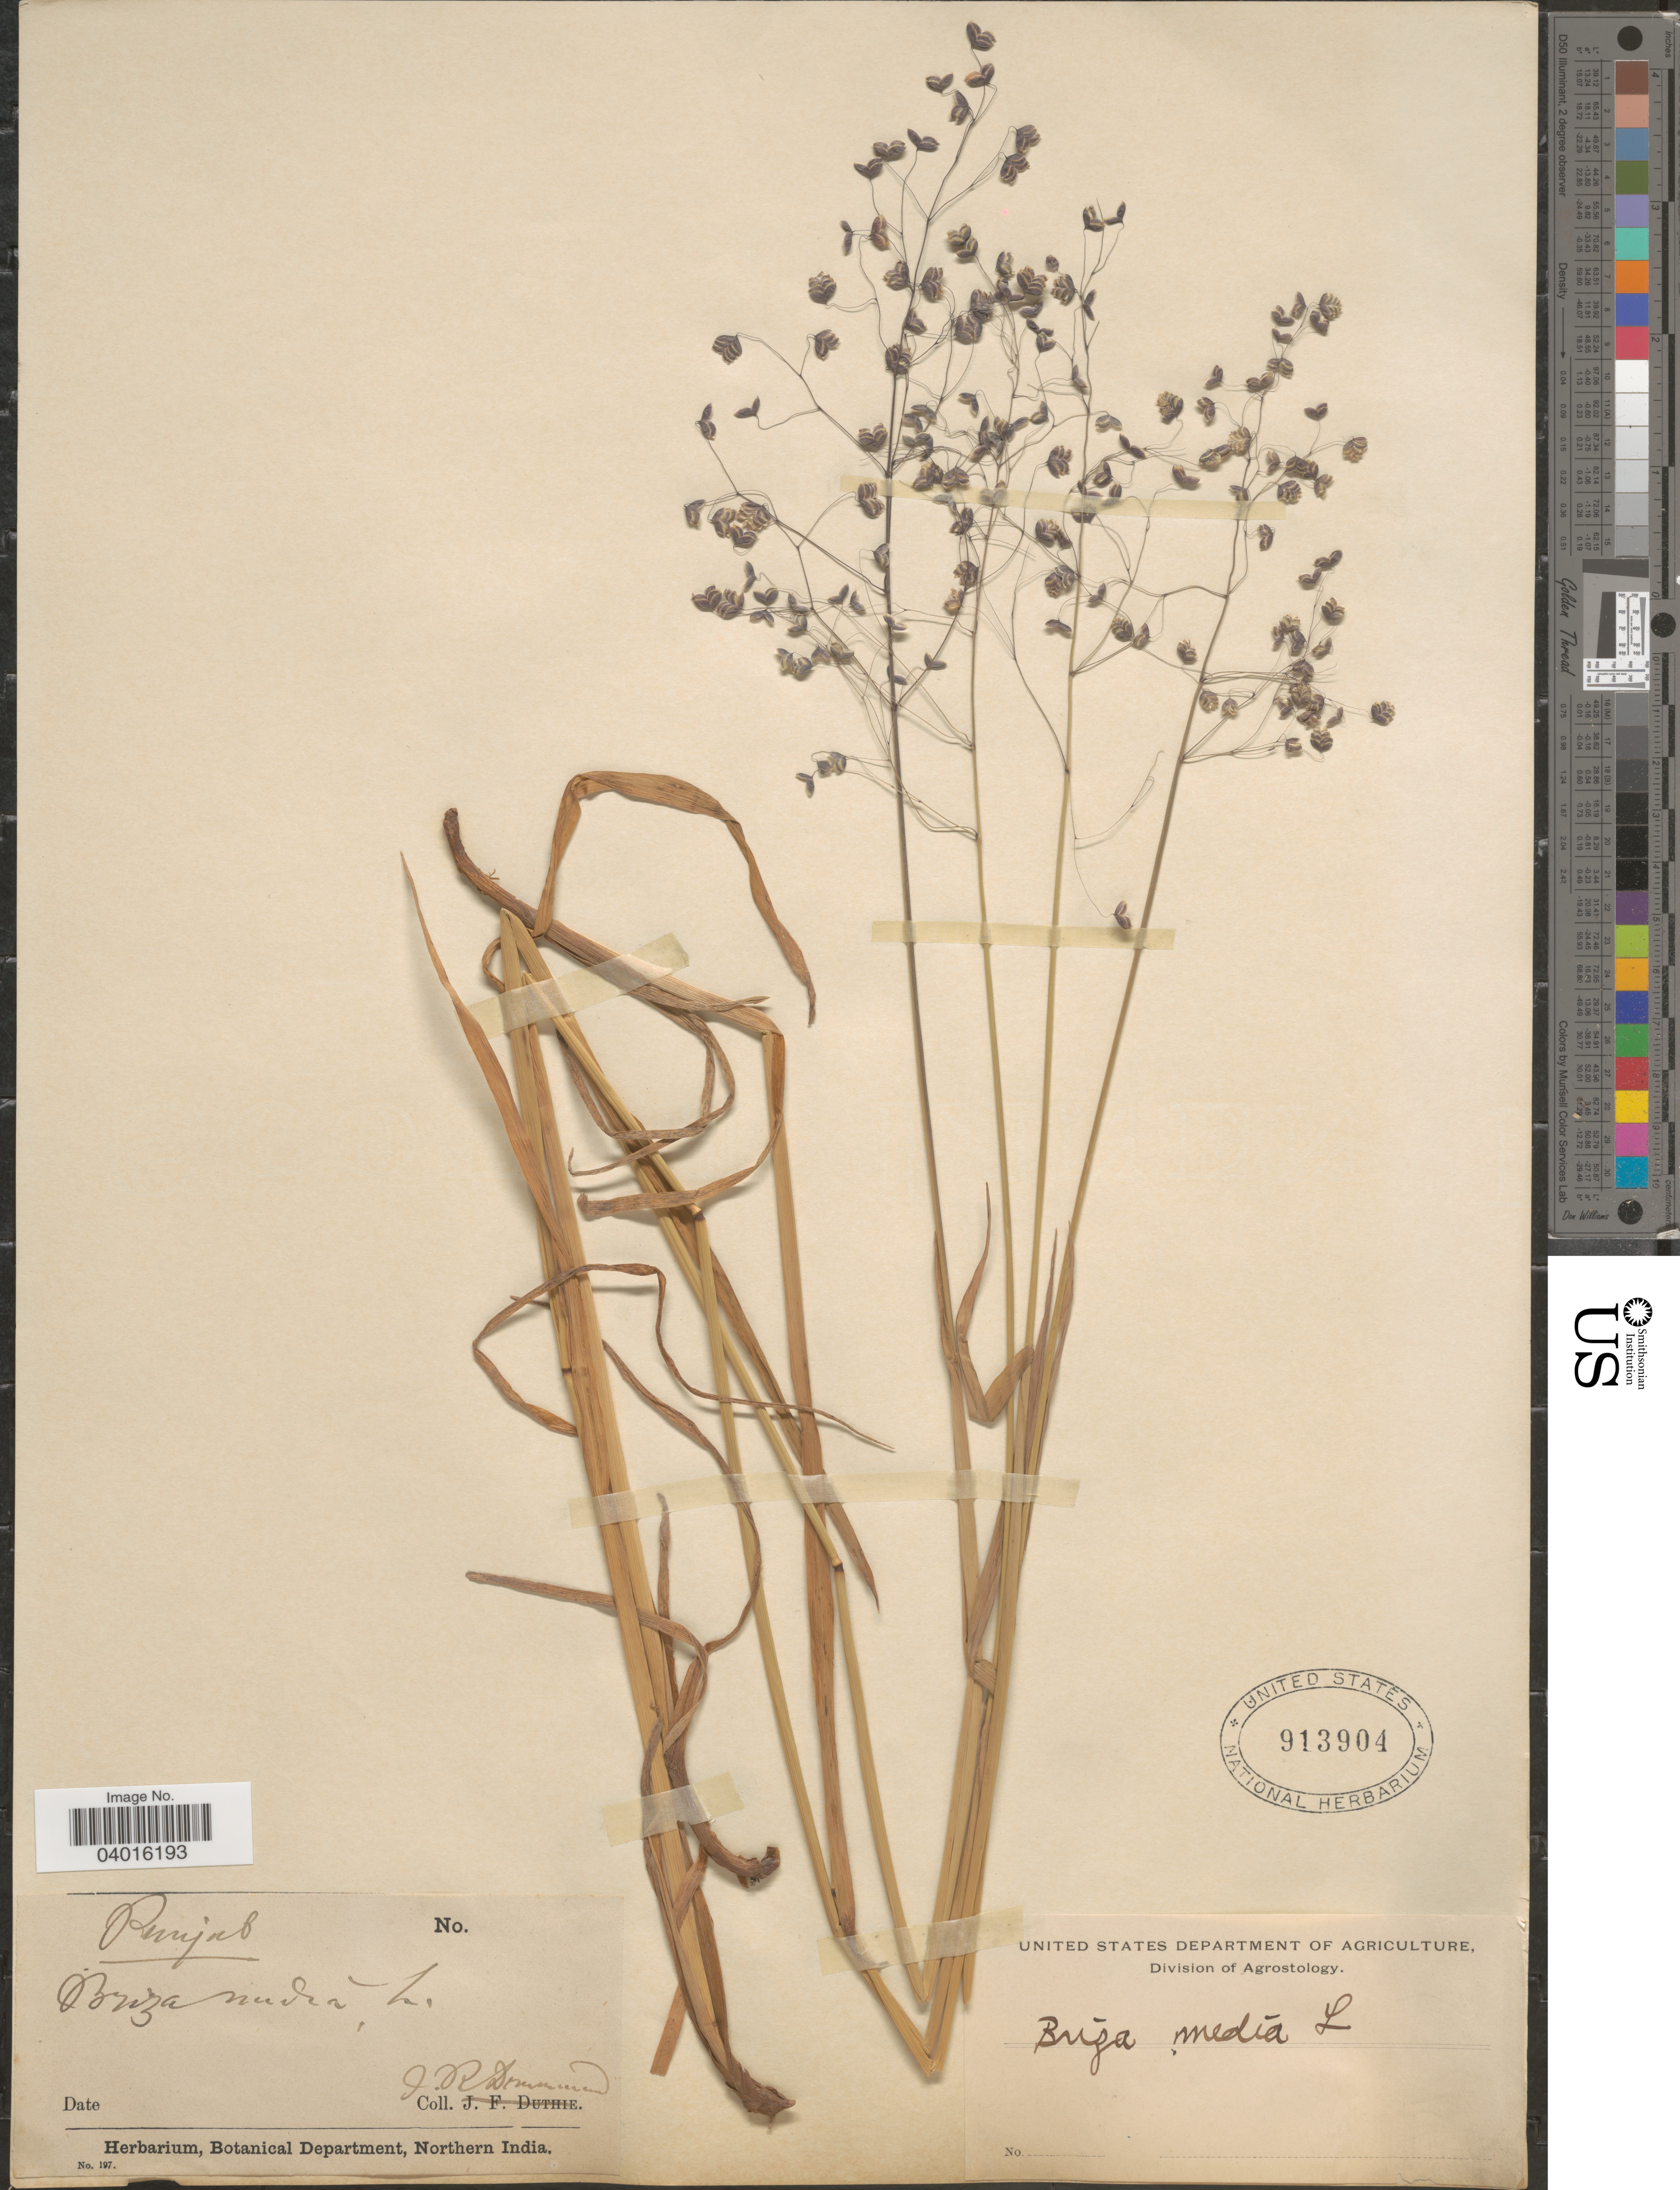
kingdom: Plantae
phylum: Tracheophyta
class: Liliopsida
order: Poales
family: Poaceae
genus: Briza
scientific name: Briza media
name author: L.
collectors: J. R. Drummond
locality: Punjab.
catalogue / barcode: US 913904